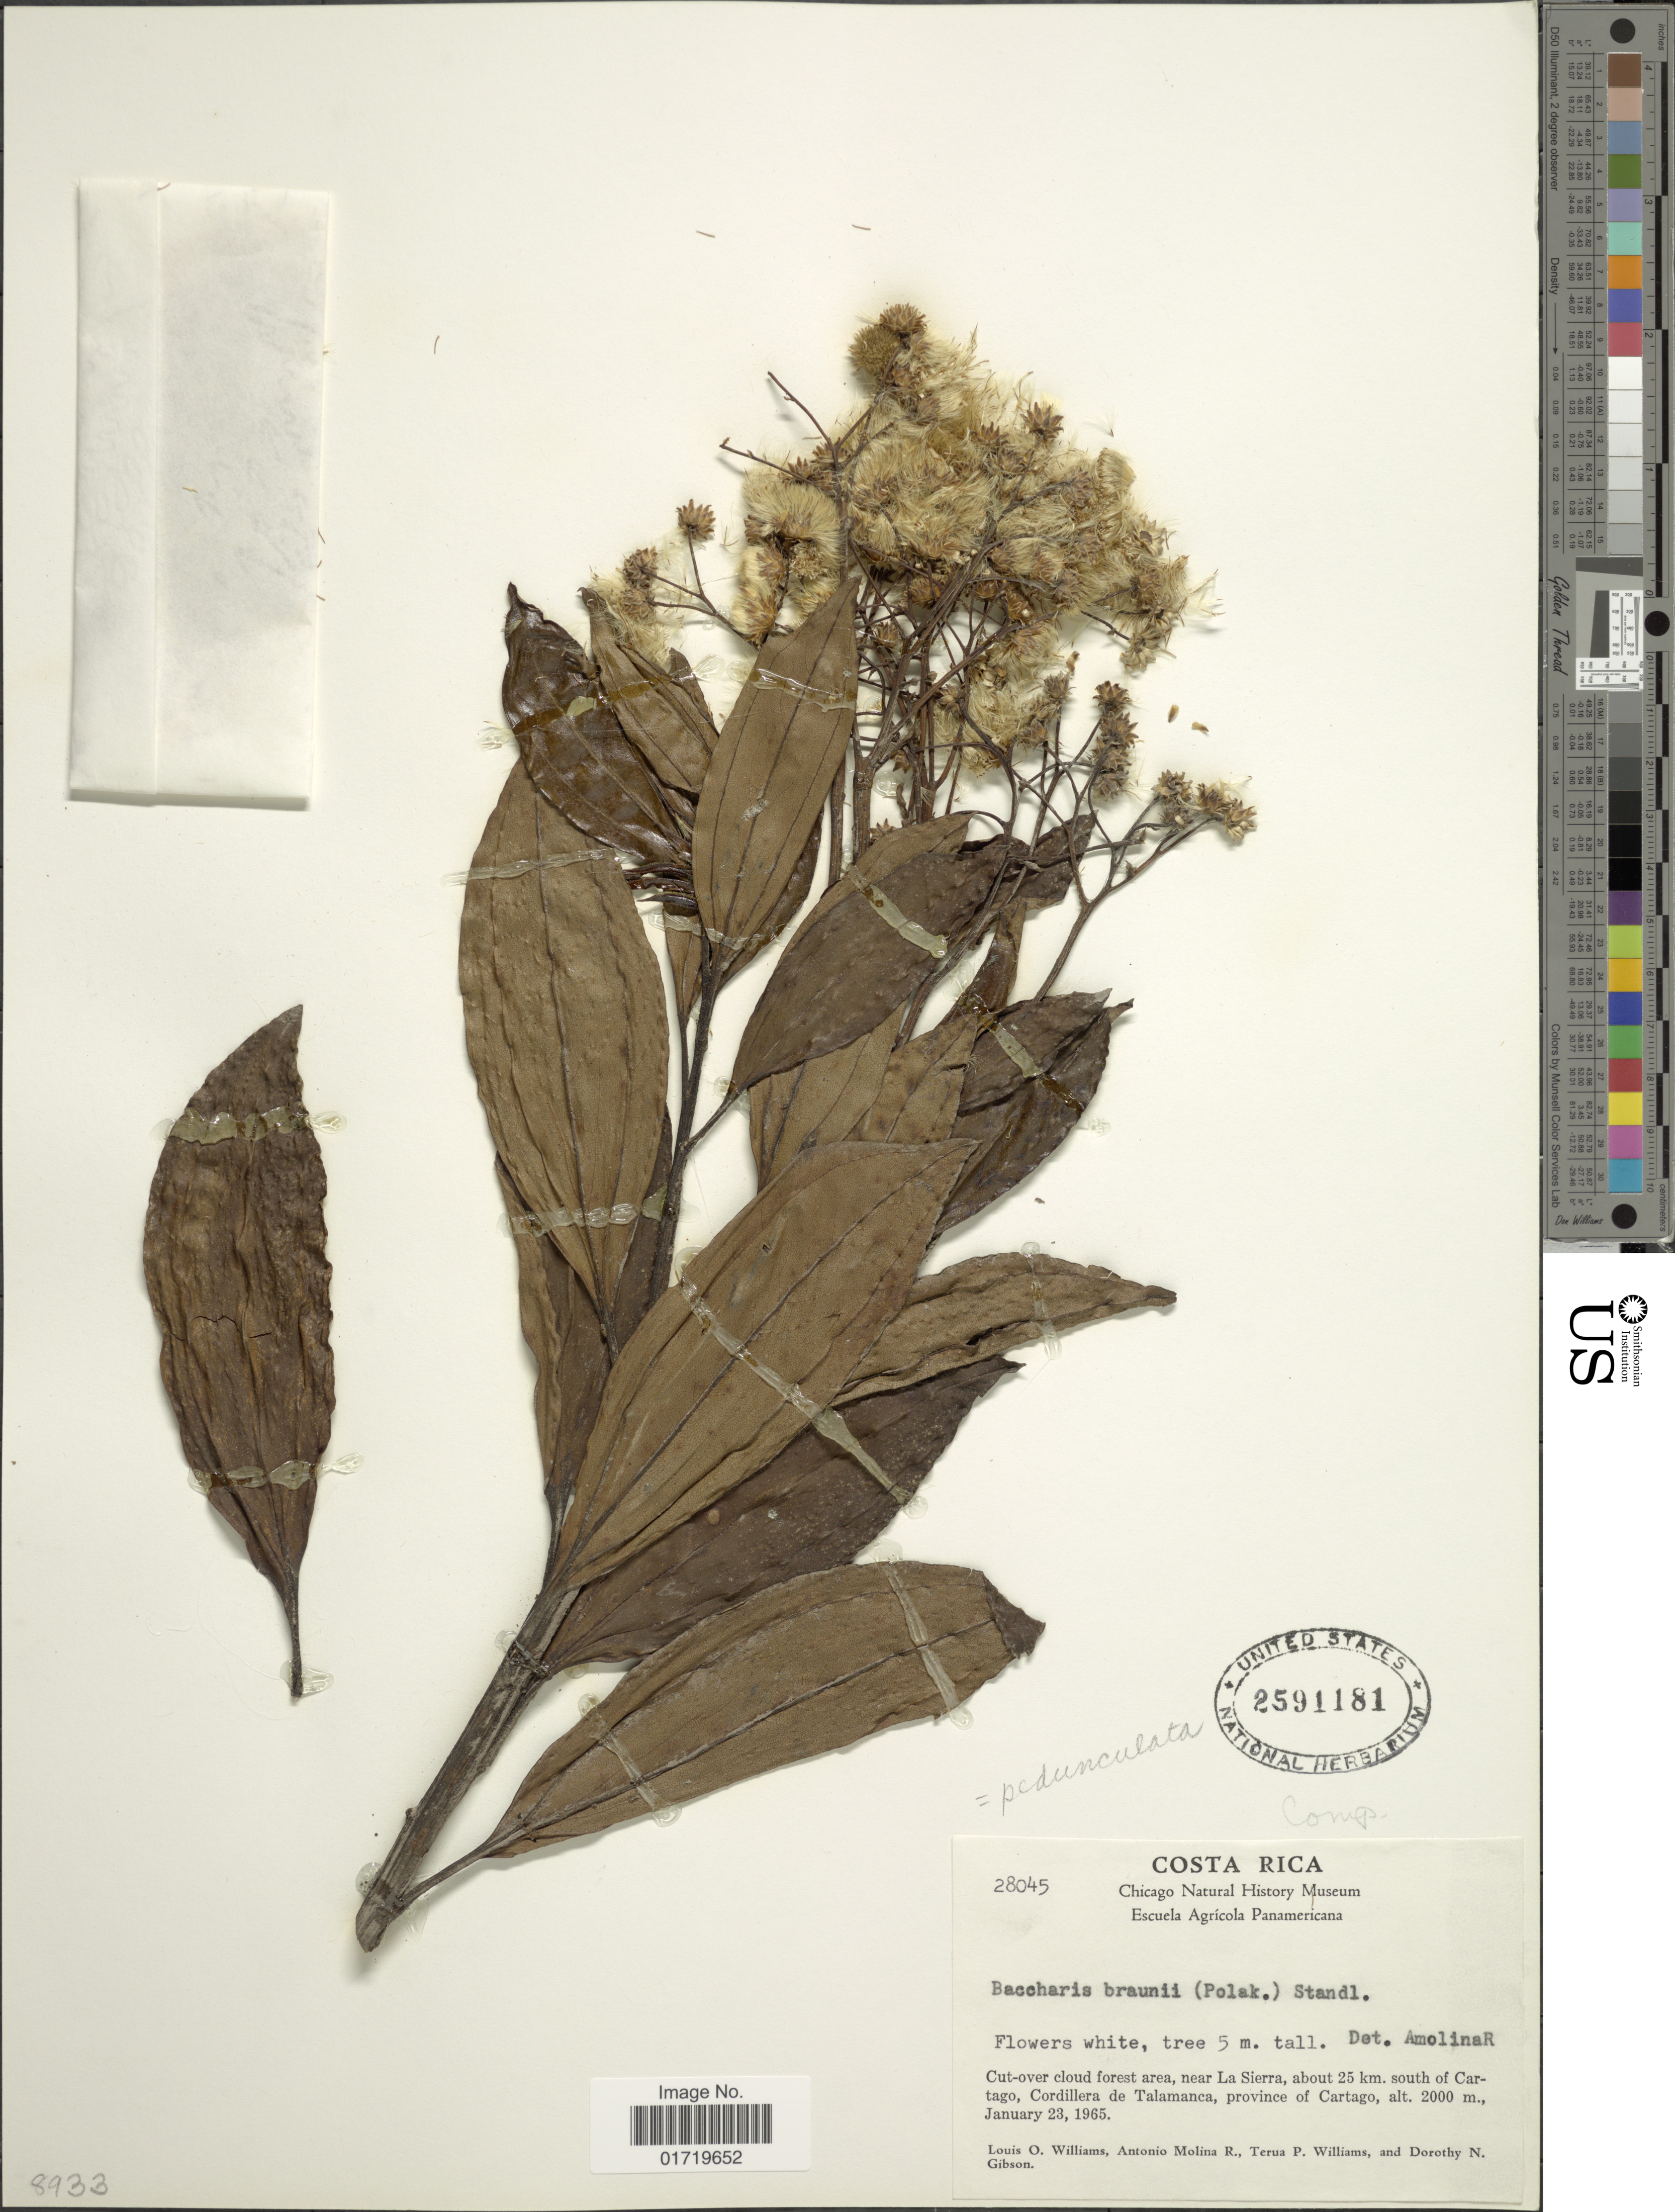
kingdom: Plantae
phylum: Tracheophyta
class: Magnoliopsida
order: Asterales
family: Asteraceae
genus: Baccharis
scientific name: Baccharis pedunculata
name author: (Mill.) Cabrera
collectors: L. O. Williams, A. Molina R., T. P. Williams & D. N. Gibson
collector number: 28045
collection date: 1965-01-23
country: Costa Rica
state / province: Cartago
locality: Cut-over cloud forest area, near La Sierra, about 25 km. south of Cartago, Cordillera de Talamanca, Province of Cartago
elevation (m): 2000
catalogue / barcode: US 2591181